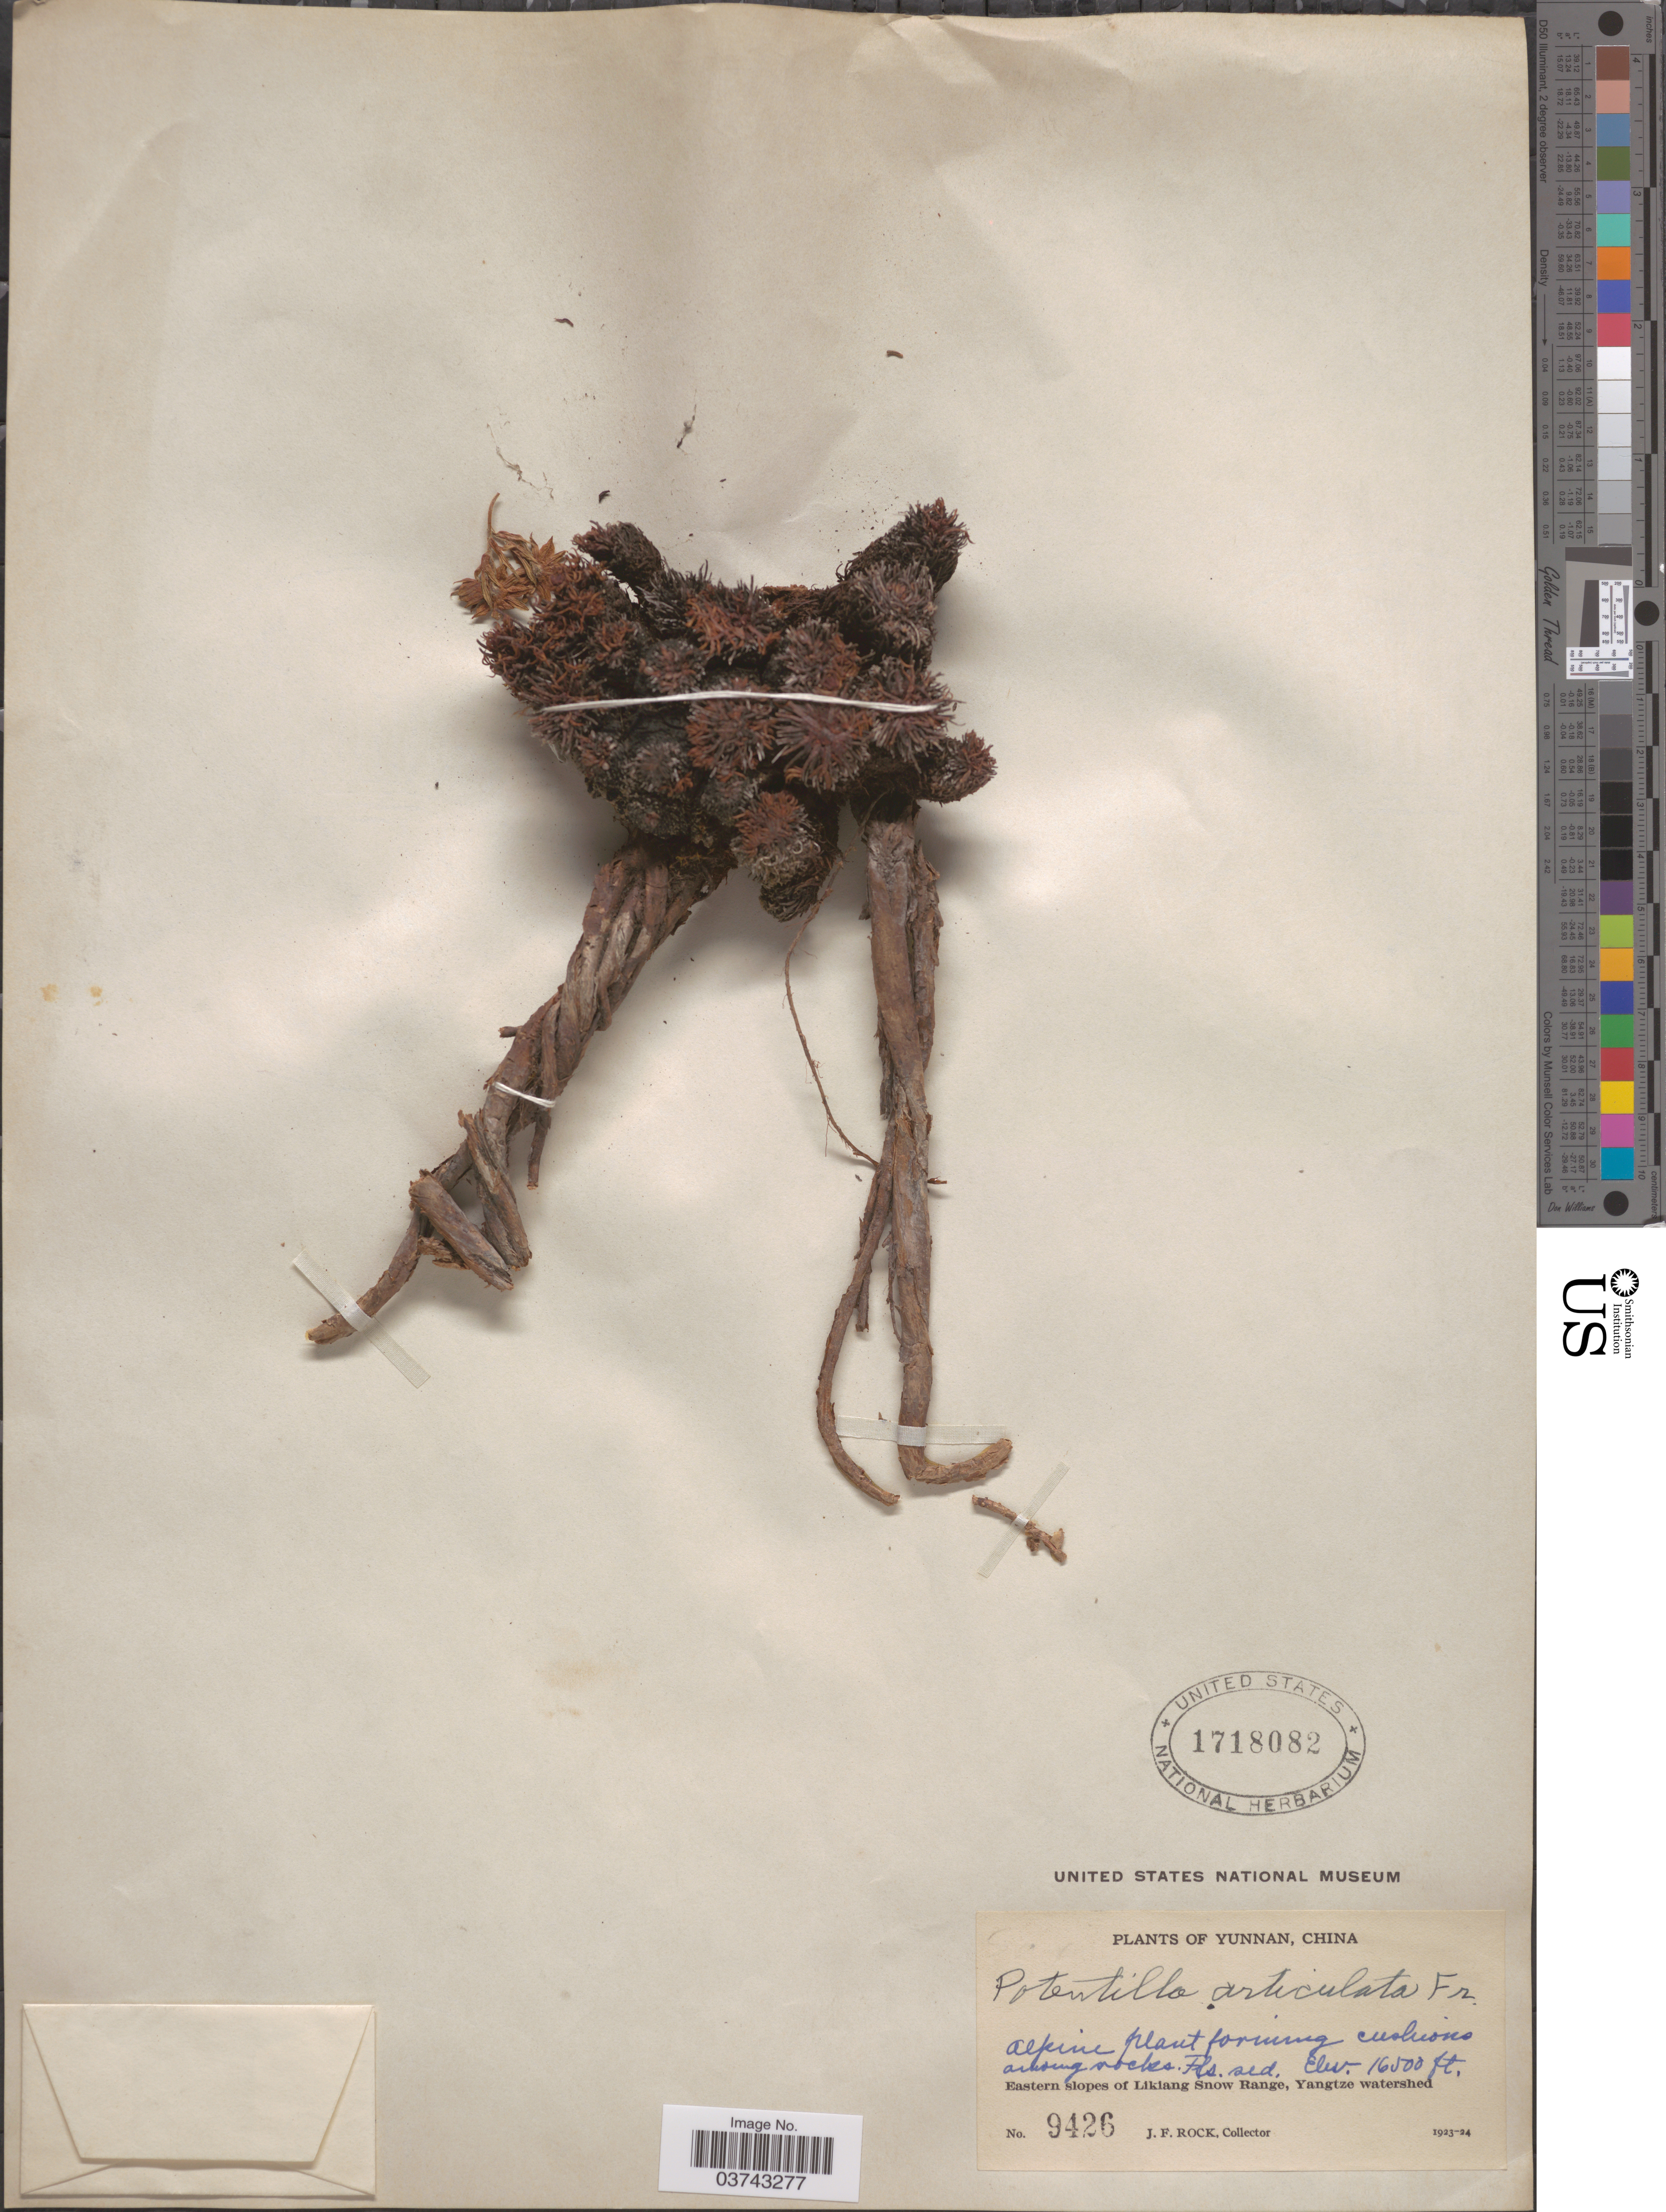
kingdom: Plantae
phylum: Tracheophyta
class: Magnoliopsida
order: Rosales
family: Rosaceae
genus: Potentilla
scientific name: Potentilla articulata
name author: Franch.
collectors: J. Rock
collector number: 9426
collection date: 1923/1924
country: China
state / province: Yunnan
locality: Eastern slopes of Likiang Snow Range, Yangtze watershed.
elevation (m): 5029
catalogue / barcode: US 1718082